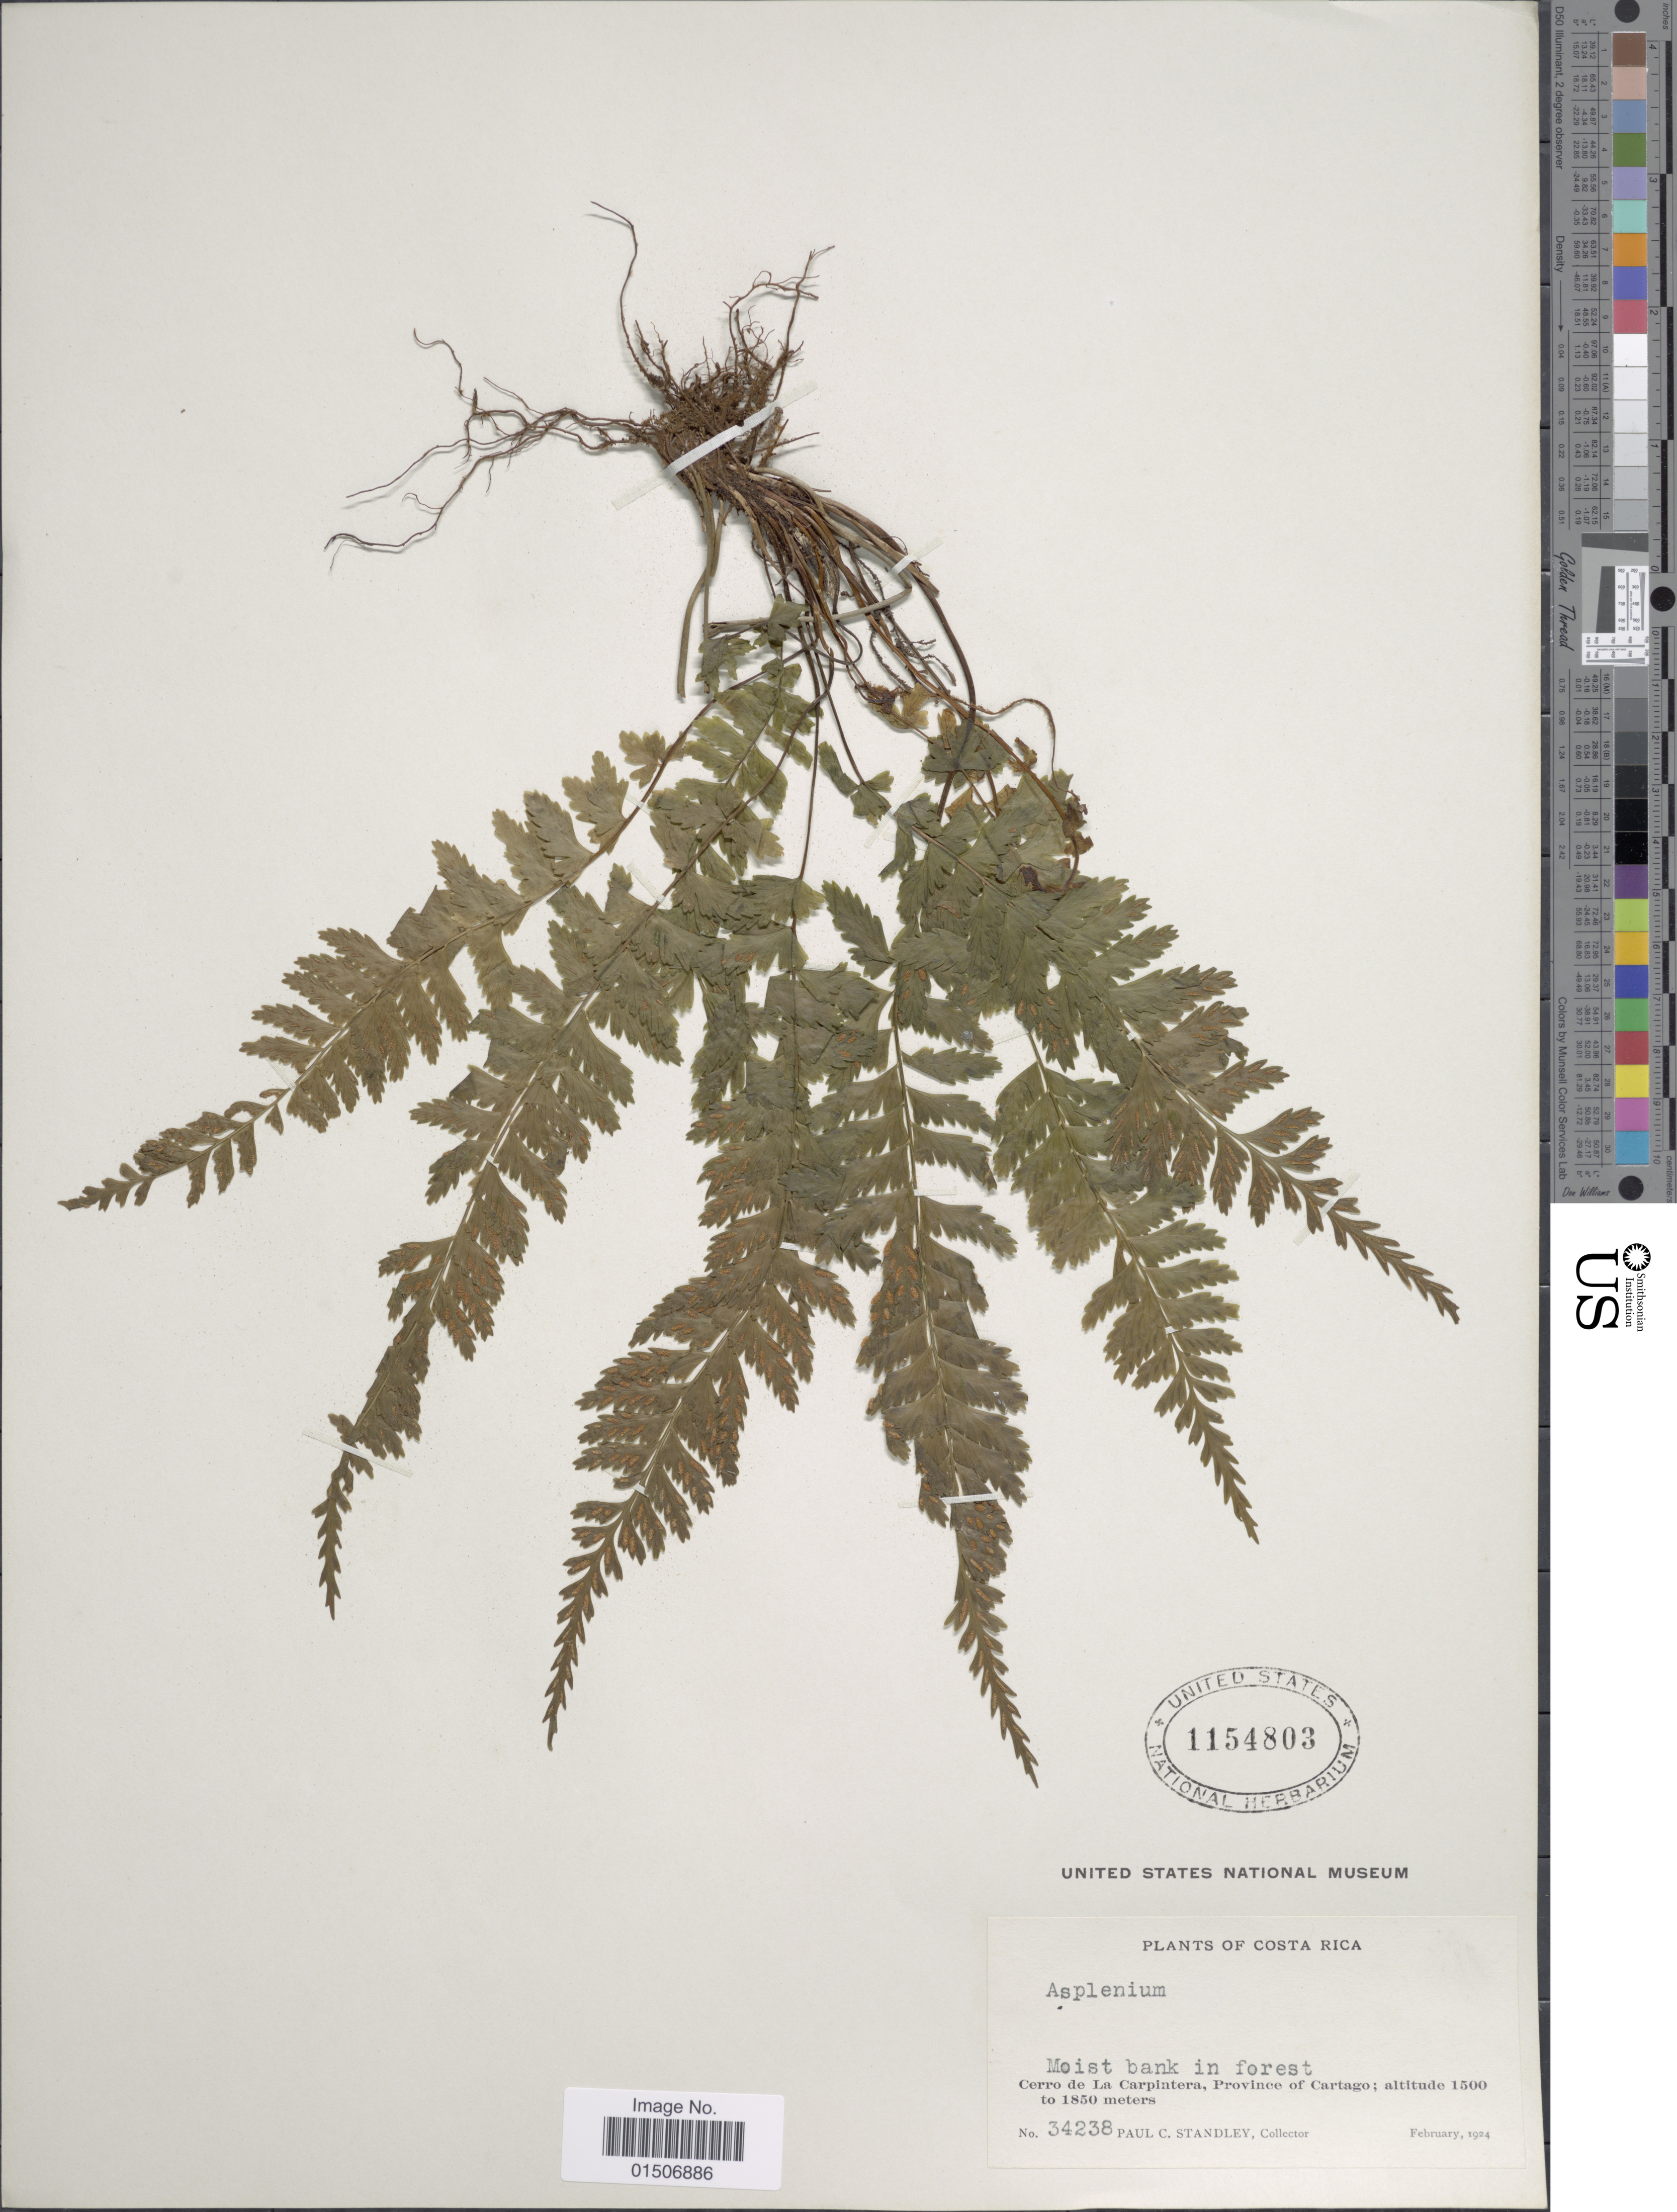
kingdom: Plantae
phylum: Tracheophyta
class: Polypodiopsida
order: Polypodiales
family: Aspleniaceae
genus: Asplenium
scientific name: Asplenium miradorense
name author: Liebm.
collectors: P. C. Standley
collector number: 34238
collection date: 1924-02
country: Costa Rica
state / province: Cartago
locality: Moist bank in forest, Cerro de La Carpintera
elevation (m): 1500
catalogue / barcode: US 1154803